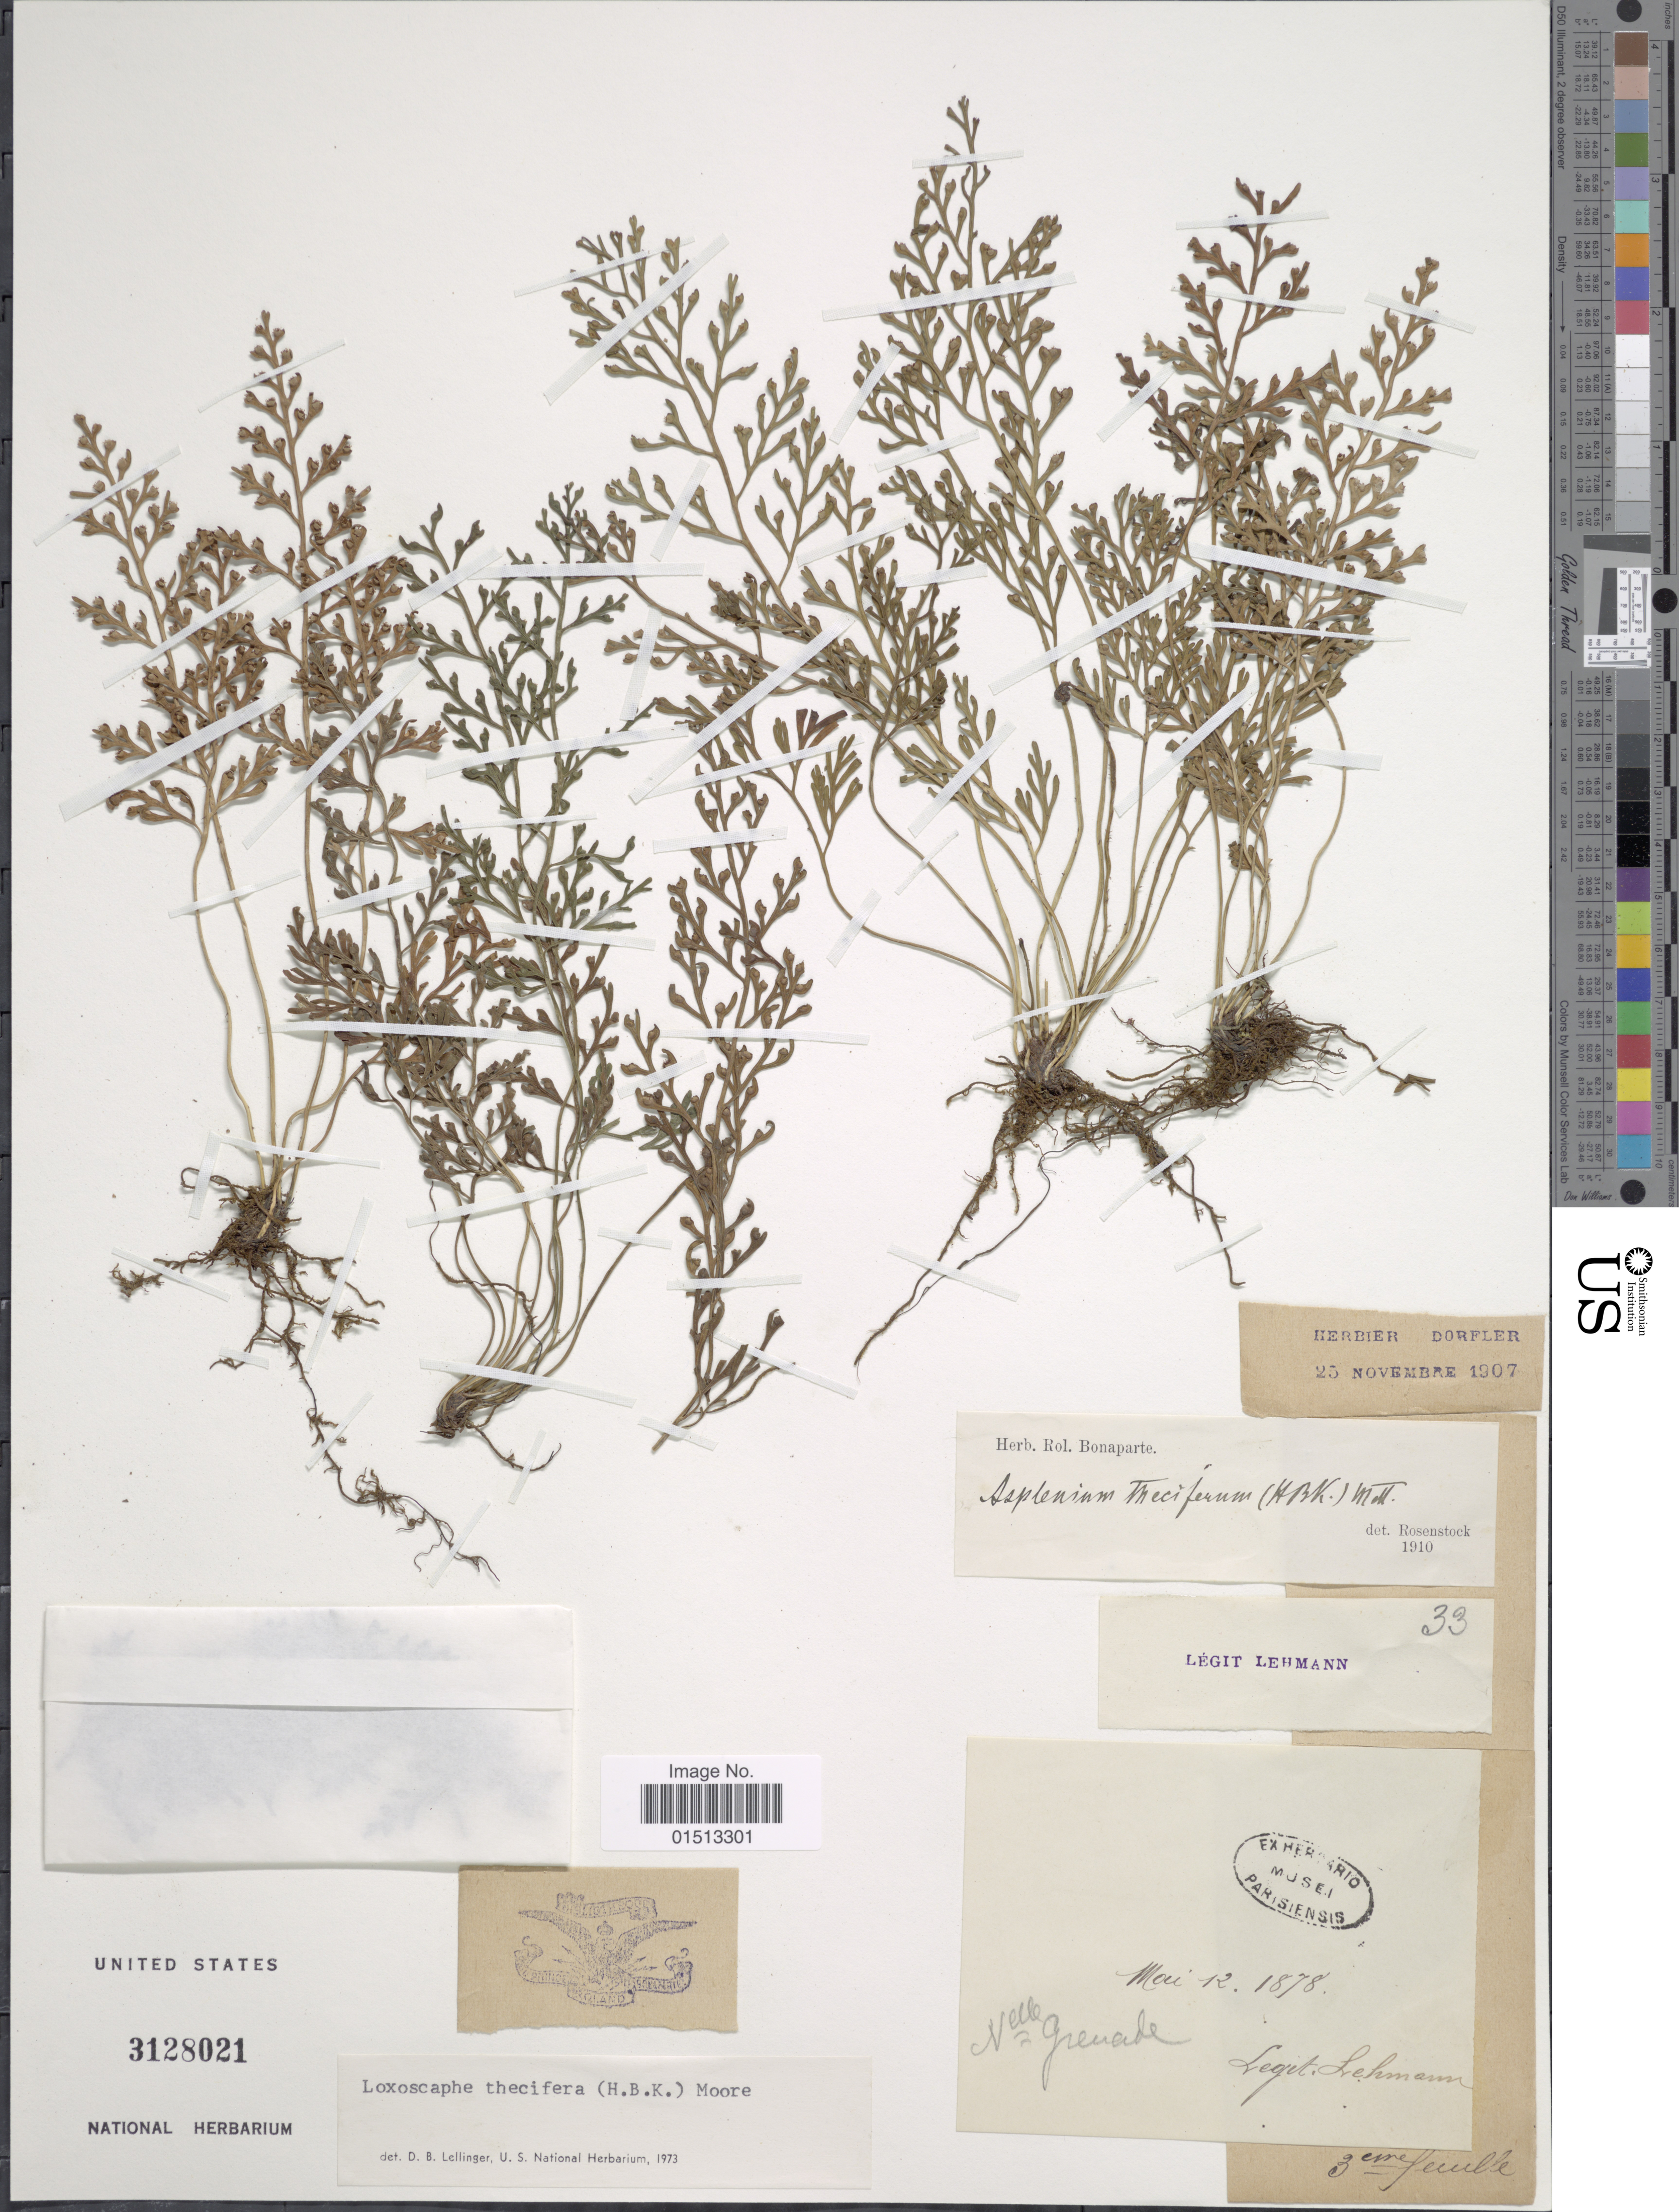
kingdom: Plantae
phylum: Tracheophyta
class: Polypodiopsida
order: Polypodiales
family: Aspleniaceae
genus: Asplenium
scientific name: Asplenium theciferum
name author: (Kunth) Mett.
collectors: -. Lehmann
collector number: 33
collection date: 1878-05-12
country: Colombia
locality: Nelle Grenade.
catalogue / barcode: US 3128021